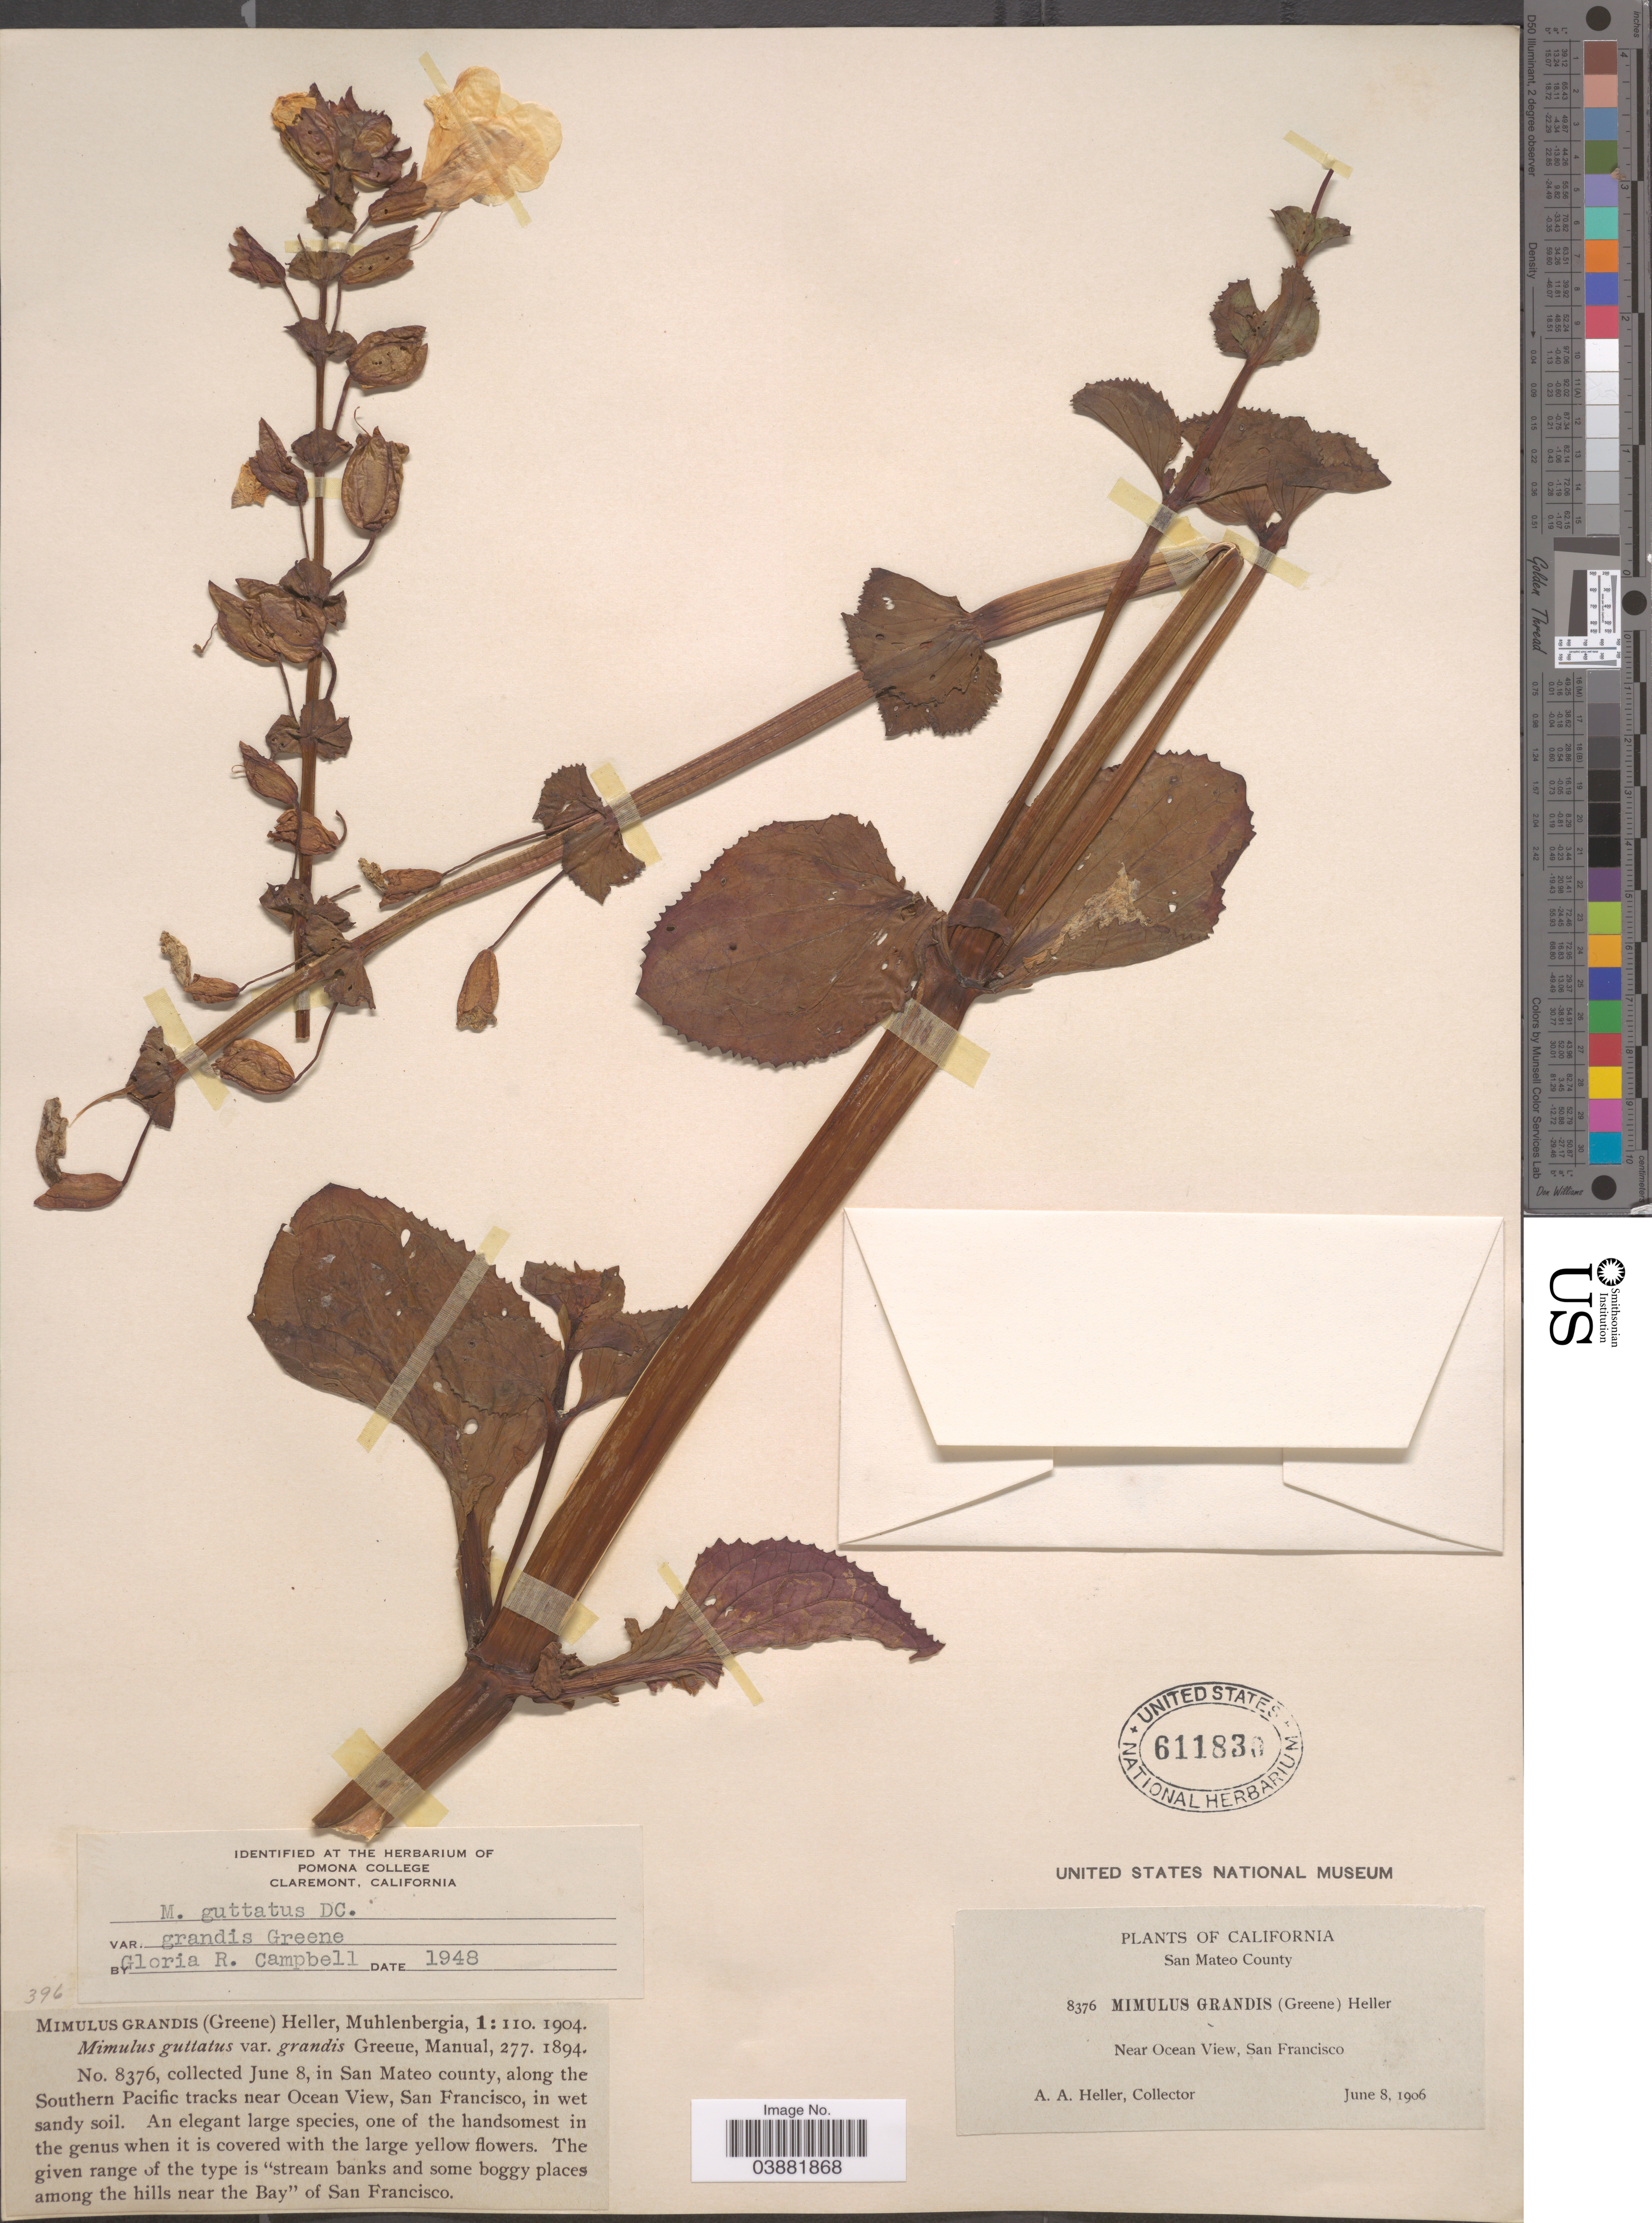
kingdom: Plantae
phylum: Tracheophyta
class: Magnoliopsida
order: Lamiales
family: Phrymaceae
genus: Mimulus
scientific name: Mimulus guttatus var. grandis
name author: Greene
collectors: A. A. Heller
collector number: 8376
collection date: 1906-06-08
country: United States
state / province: California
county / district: San Mateo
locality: In San Mateo County, along the Southern Pacific tracks near Ocean View, San Francisco.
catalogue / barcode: US 611830